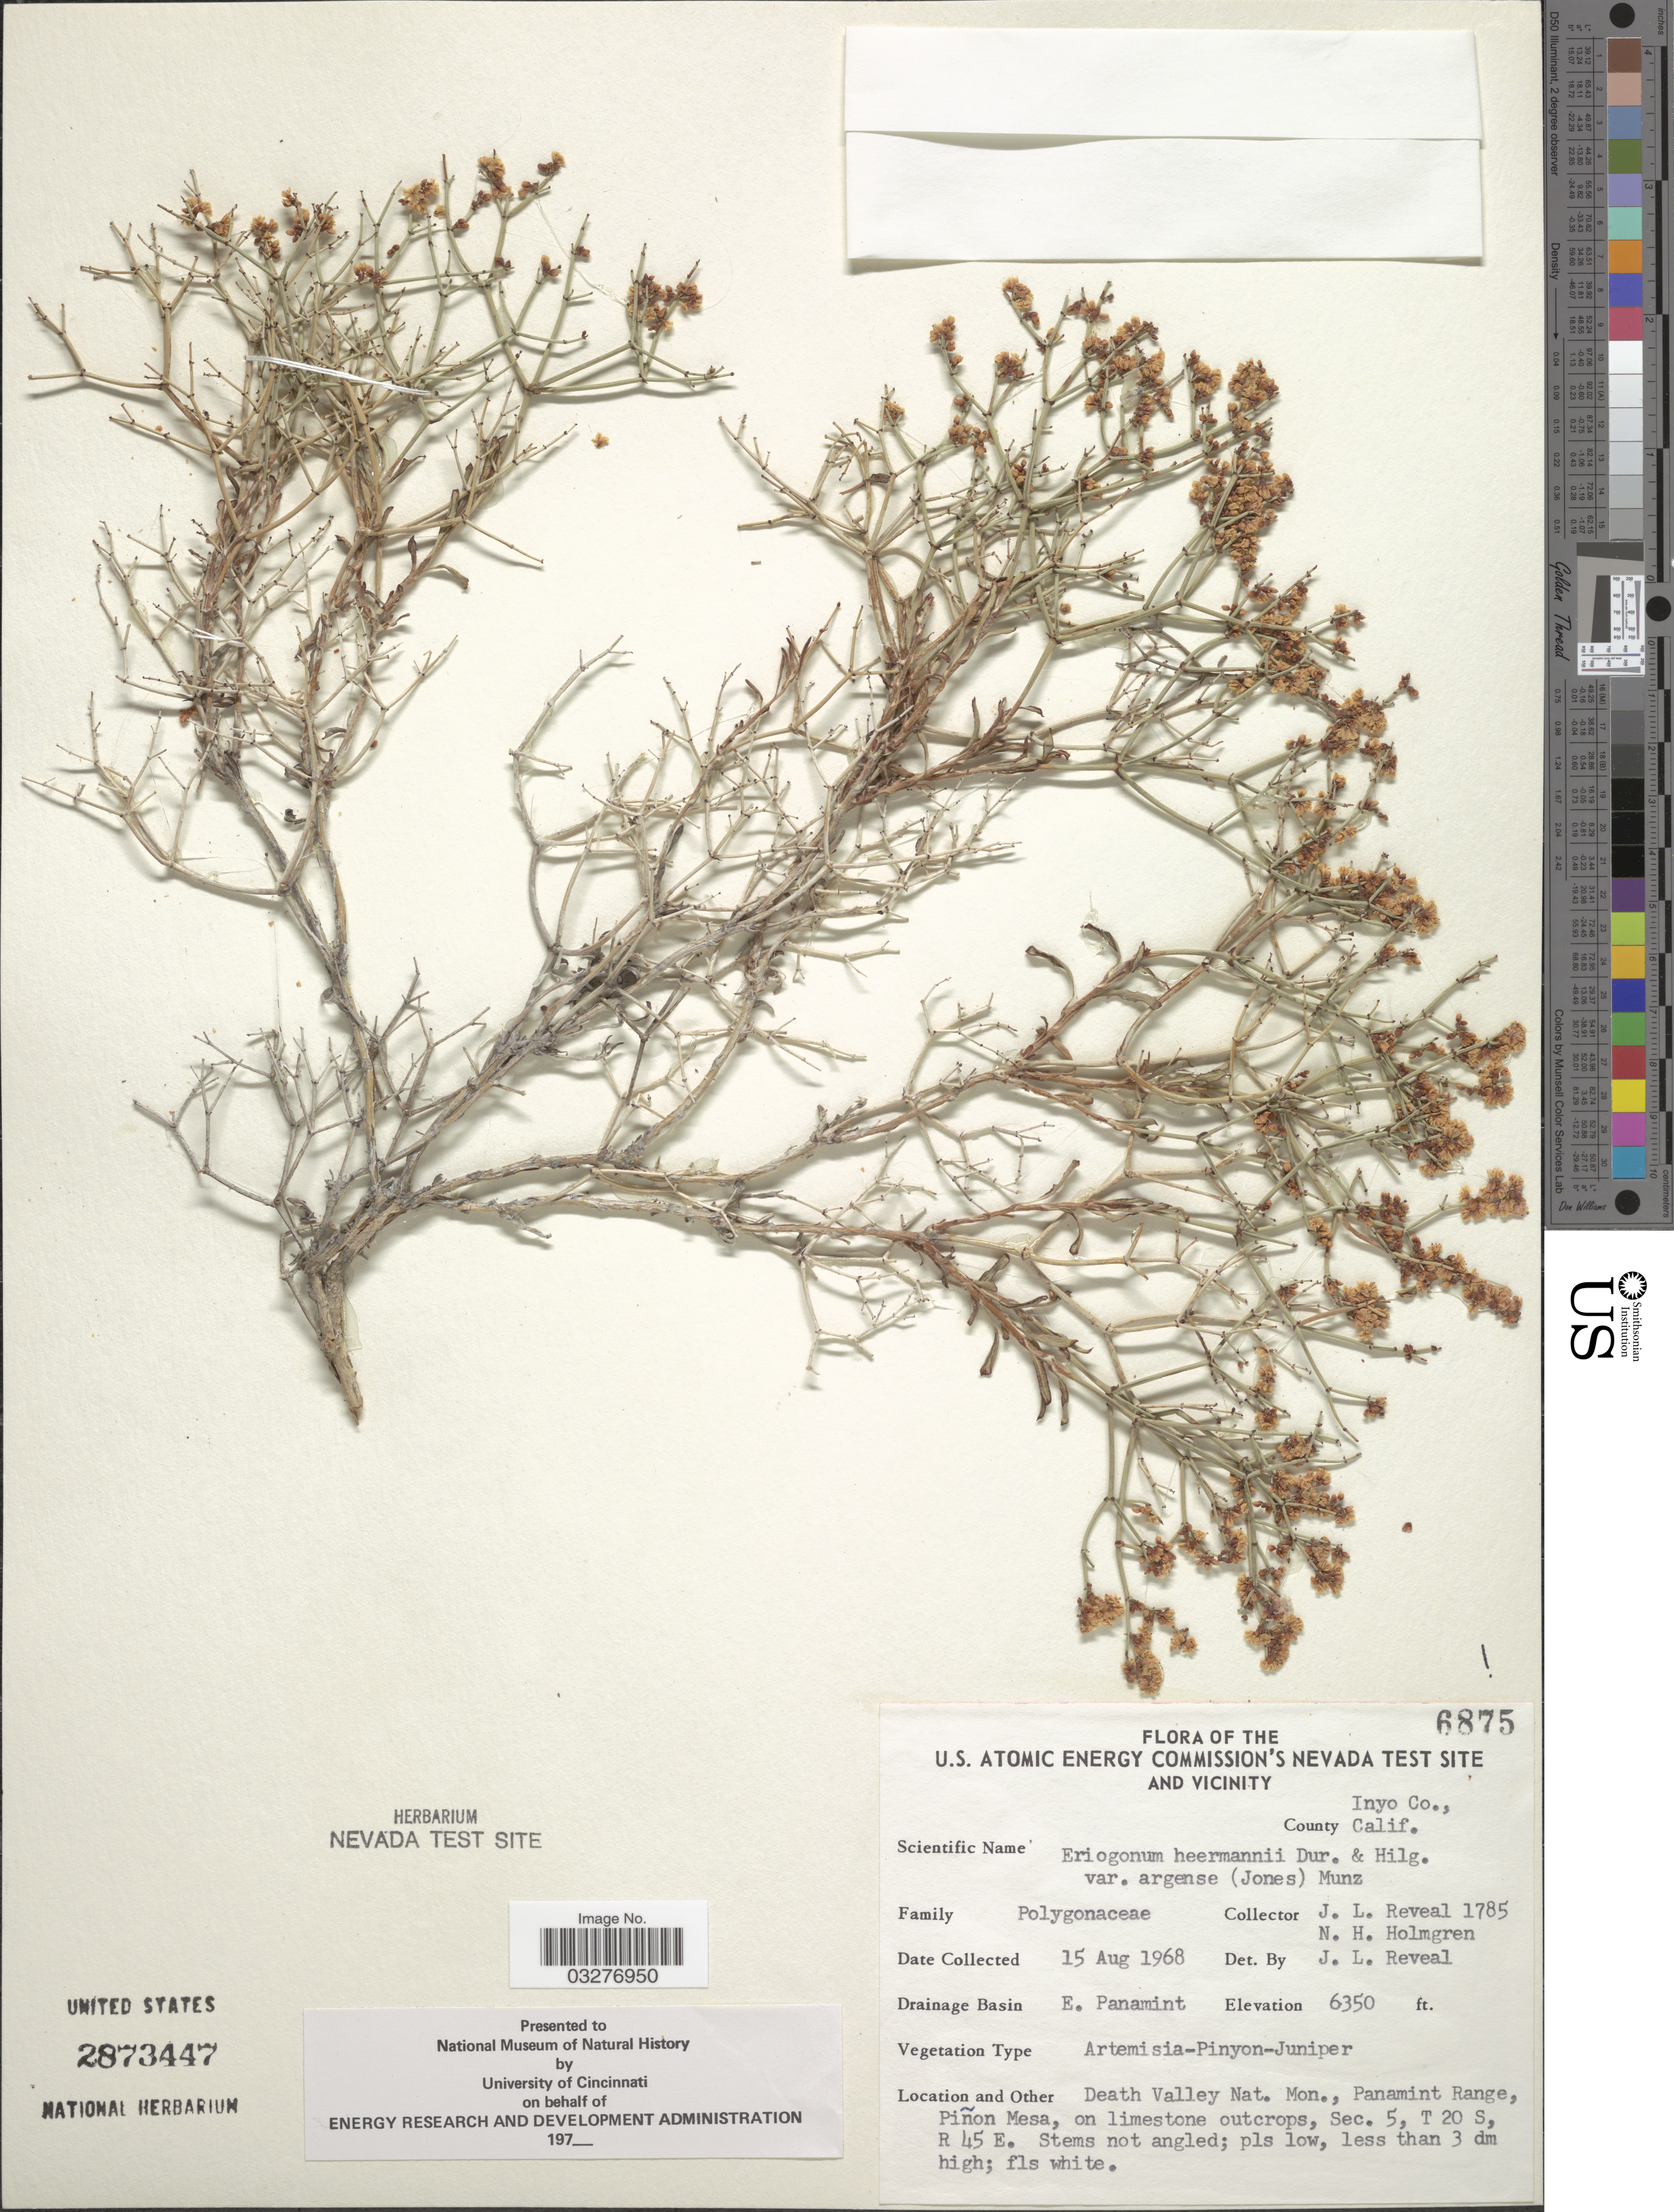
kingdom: Plantae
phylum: Tracheophyta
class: Magnoliopsida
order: Caryophyllales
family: Polygonaceae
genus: Eriogonum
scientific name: Eriogonum heermannii var. argense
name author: (M.E. Jones) Munz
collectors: J. L. Reveal & N. H. Holmgren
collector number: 1785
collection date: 1968-08-15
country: United States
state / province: California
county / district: Inyo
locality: U.S. Atomic Energy Commission's Nevada Test Site and vicinity County Inyo Co. Drainage Basin E. Panamint. Death Valley Nat. Mon., Panamint Range, Piñon Mesa, Sec. 5, T 20 S, R 45 E.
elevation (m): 1935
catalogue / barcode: US 2873447